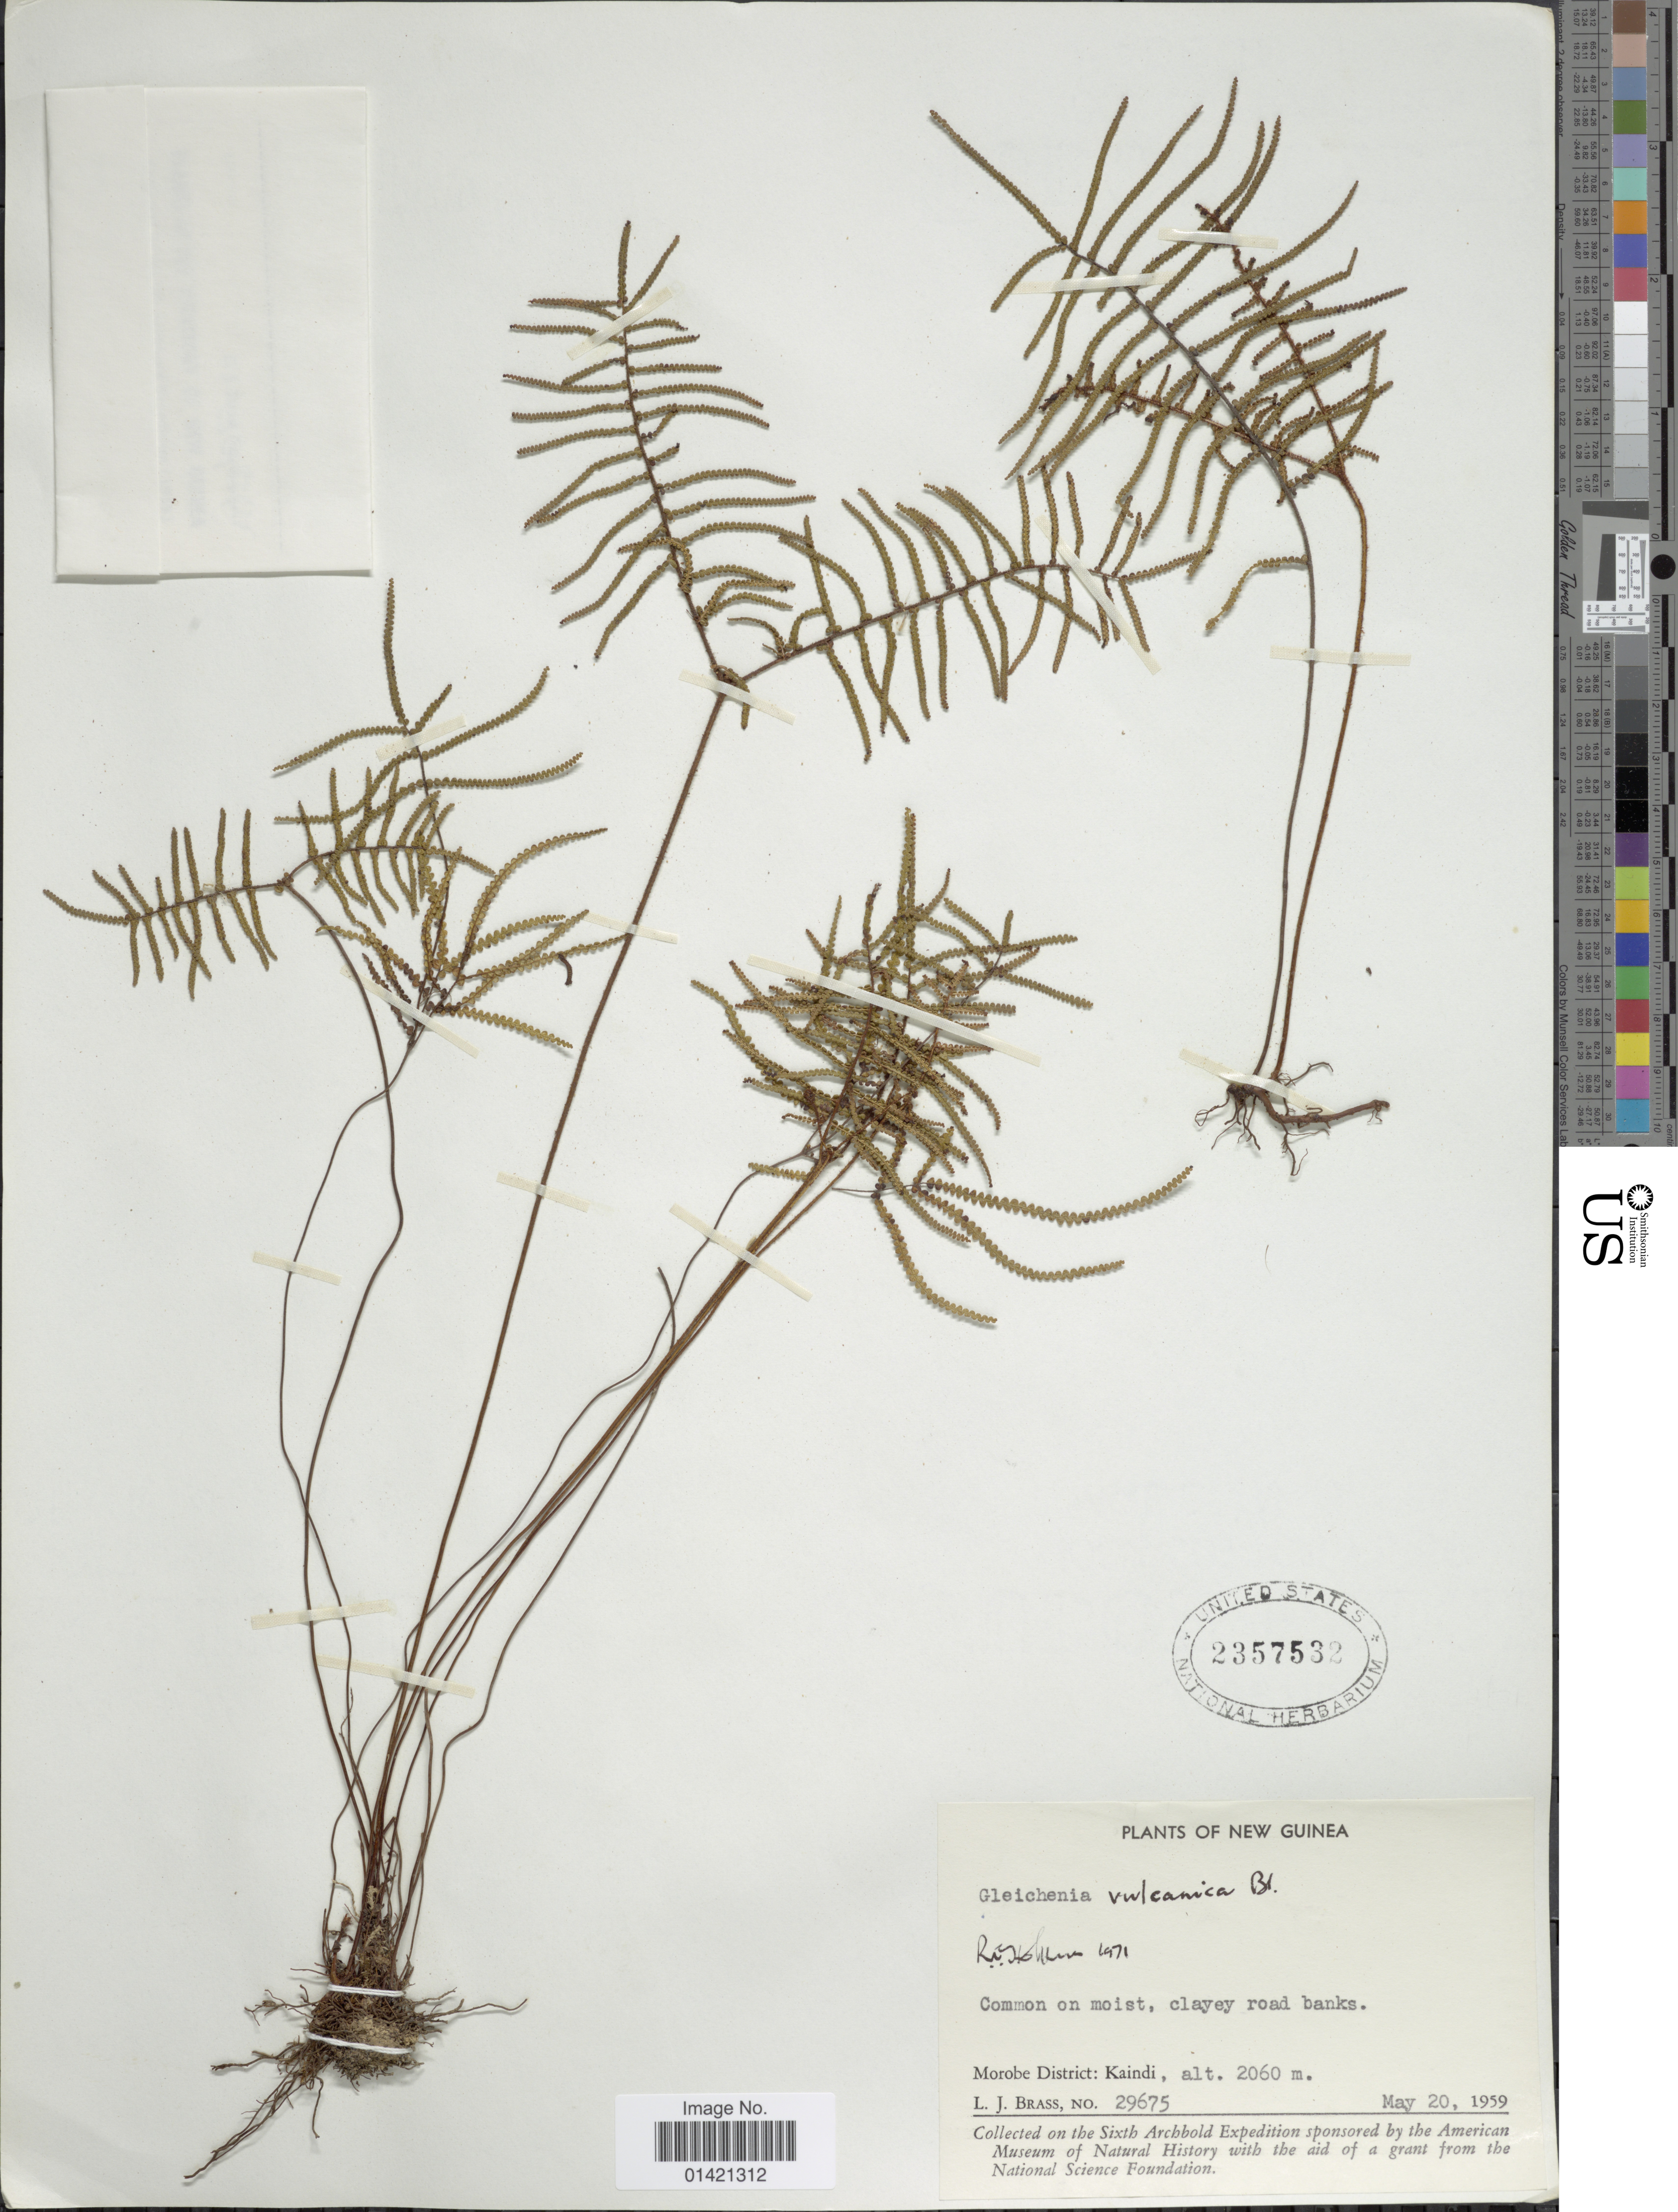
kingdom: Plantae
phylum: Tracheophyta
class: Polypodiopsida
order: Gleicheniales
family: Gleicheniaceae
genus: Gleichenia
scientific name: Gleichenia vulcanica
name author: Blume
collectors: L. J. Brass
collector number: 29675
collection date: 1959-05-20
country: Papua New Guinea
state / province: Morobe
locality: Morobe District: Kaindi. New Guinea.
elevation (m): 2060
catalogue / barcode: US 2357532